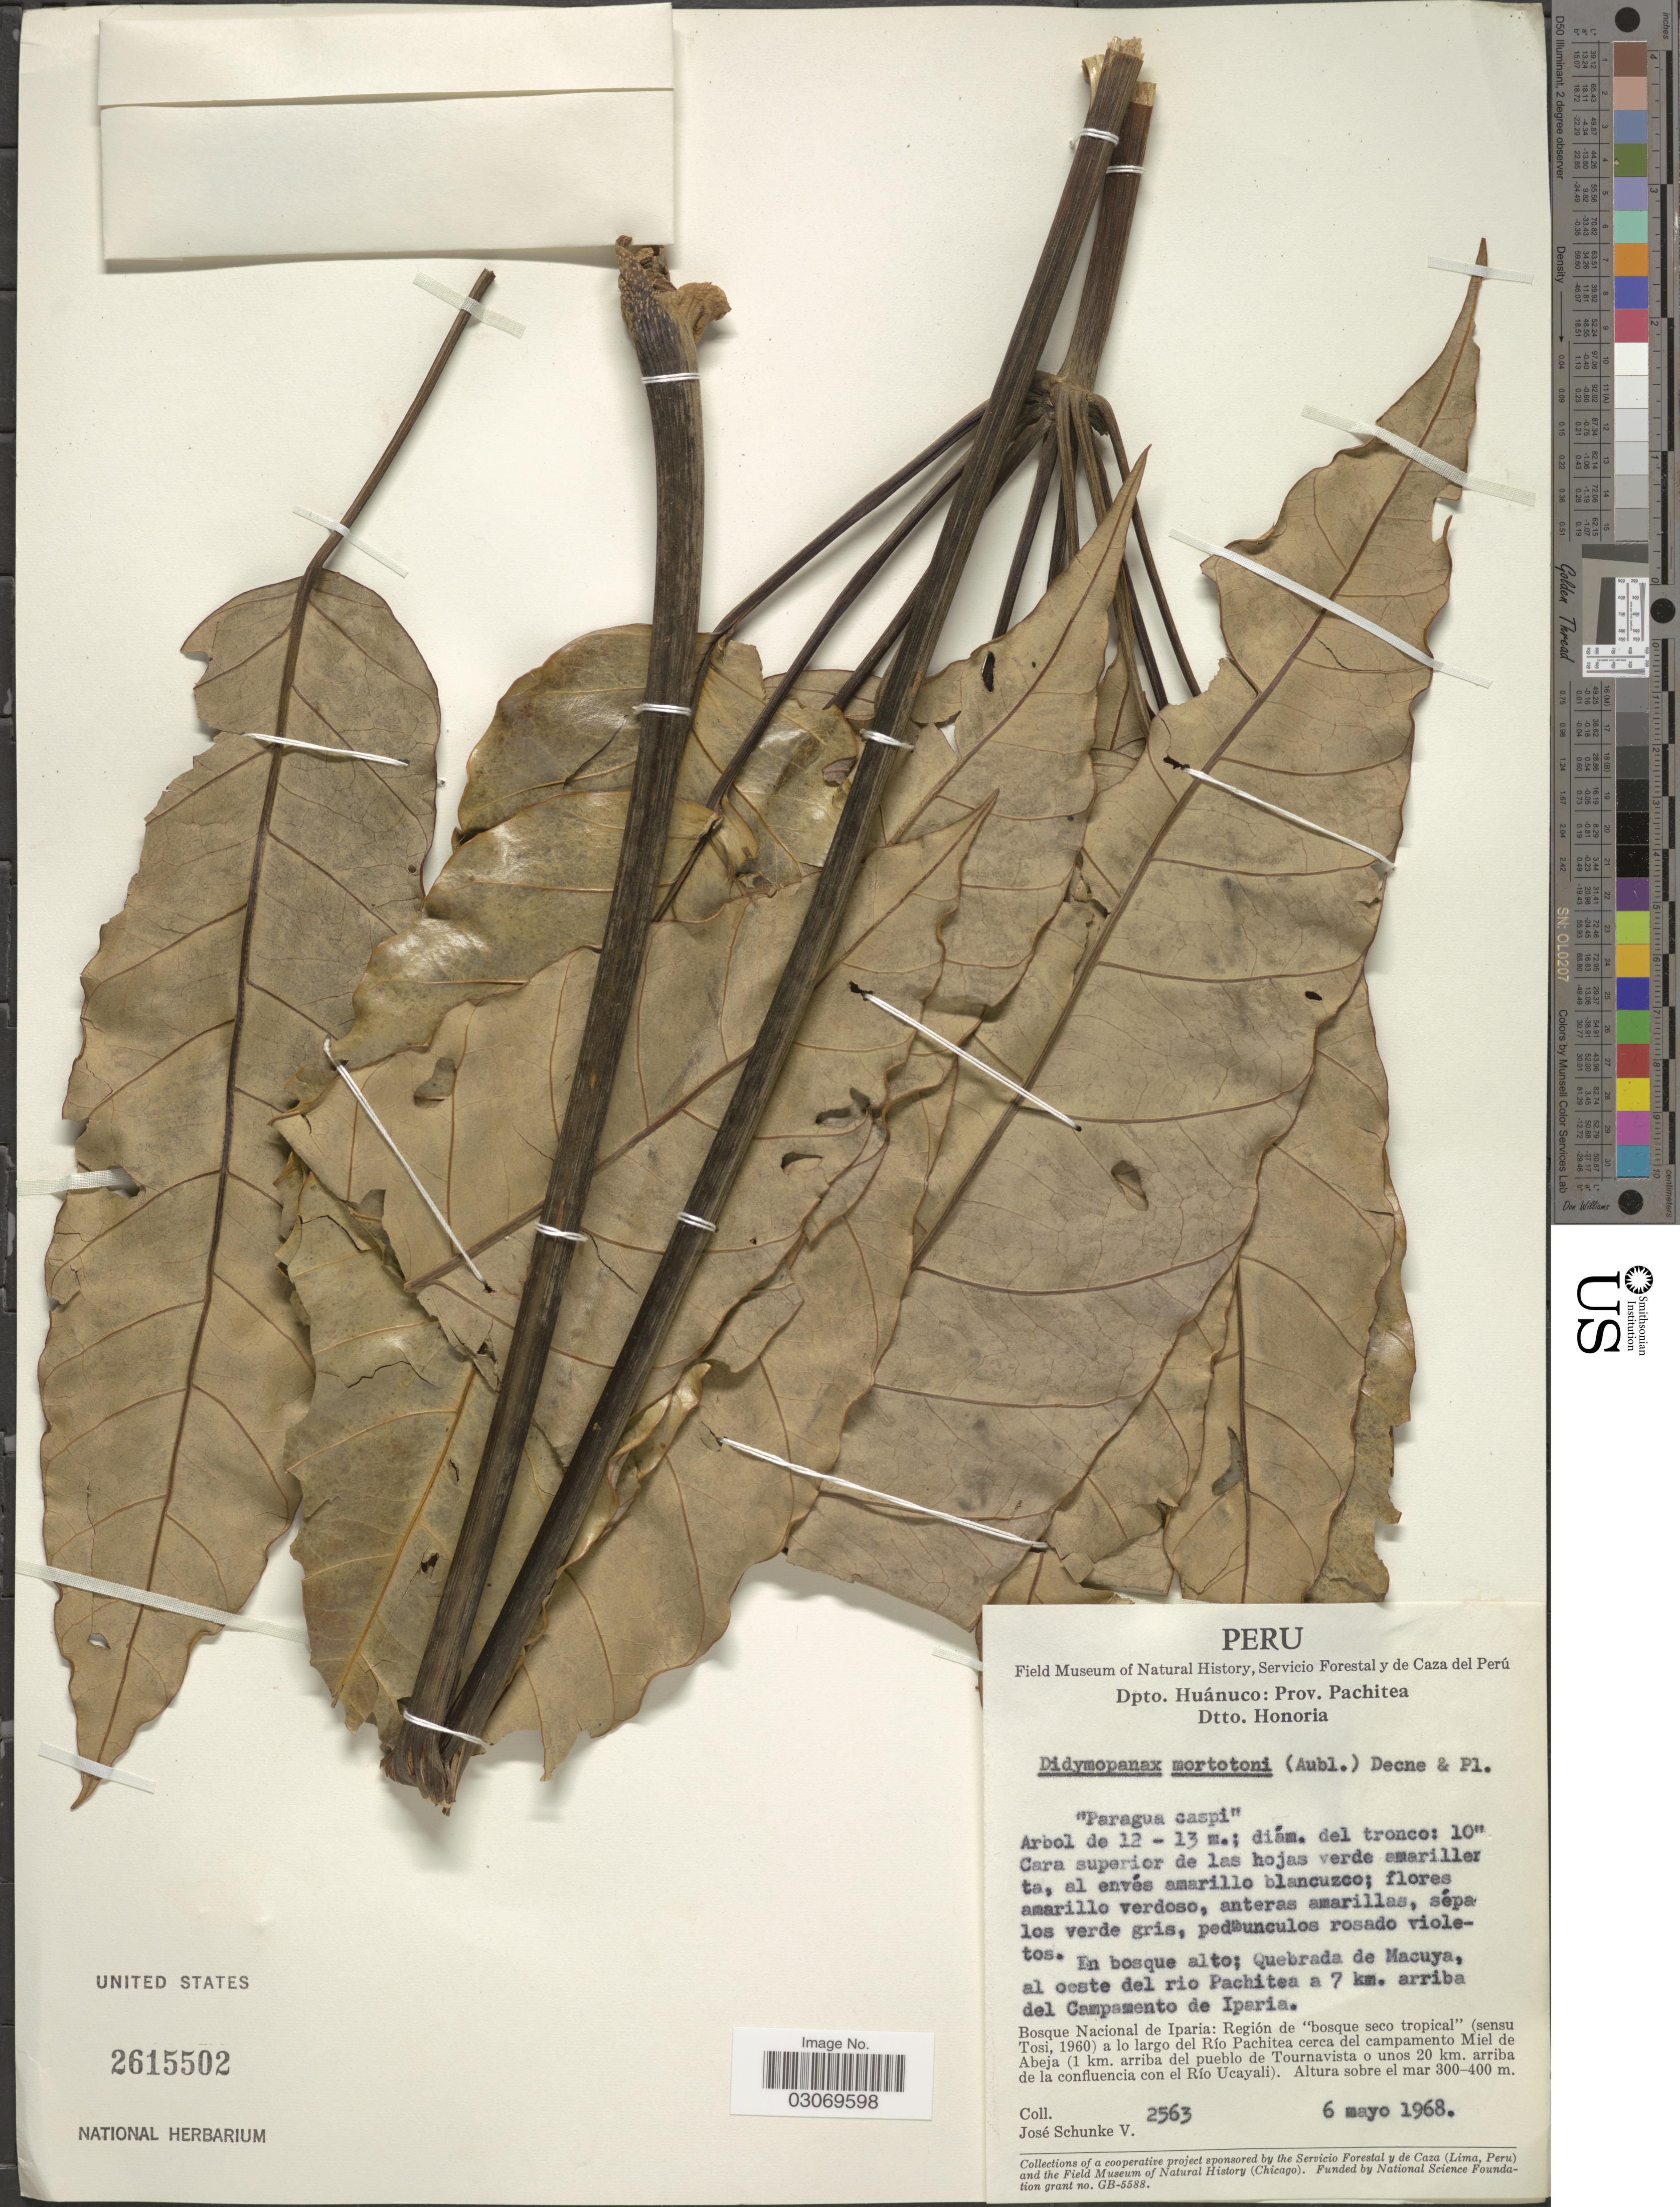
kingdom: Plantae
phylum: Tracheophyta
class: Magnoliopsida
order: Apiales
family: Araliaceae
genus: Schefflera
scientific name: Schefflera morototoni (Aubl.) Maguire, Steyerm. & Frodin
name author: (Aubl.) Maguire et al.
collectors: J. Schunke Vigo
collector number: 2563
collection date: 1968-05-06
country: Peru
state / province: Huánuco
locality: Dpto. Huánuco: Prov. Pachitea, Dtto. Honoria. En bosque alto: Quebrada de Macuya, al oeste del rio Pachitea a 7 km. arriba del Campamento de Iparia.Bosque Nacional de Iparia: Región de "bosque seco tropical" (sensu Tosi, 1960) a lo largo del Río Pachitea cerca del campamento Miel de Abeja (1 km. arriba del pueblo de Tournavista o unos 20 km. arriba de la confluencia con el Río Ucayali).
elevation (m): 300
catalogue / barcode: US 2615502